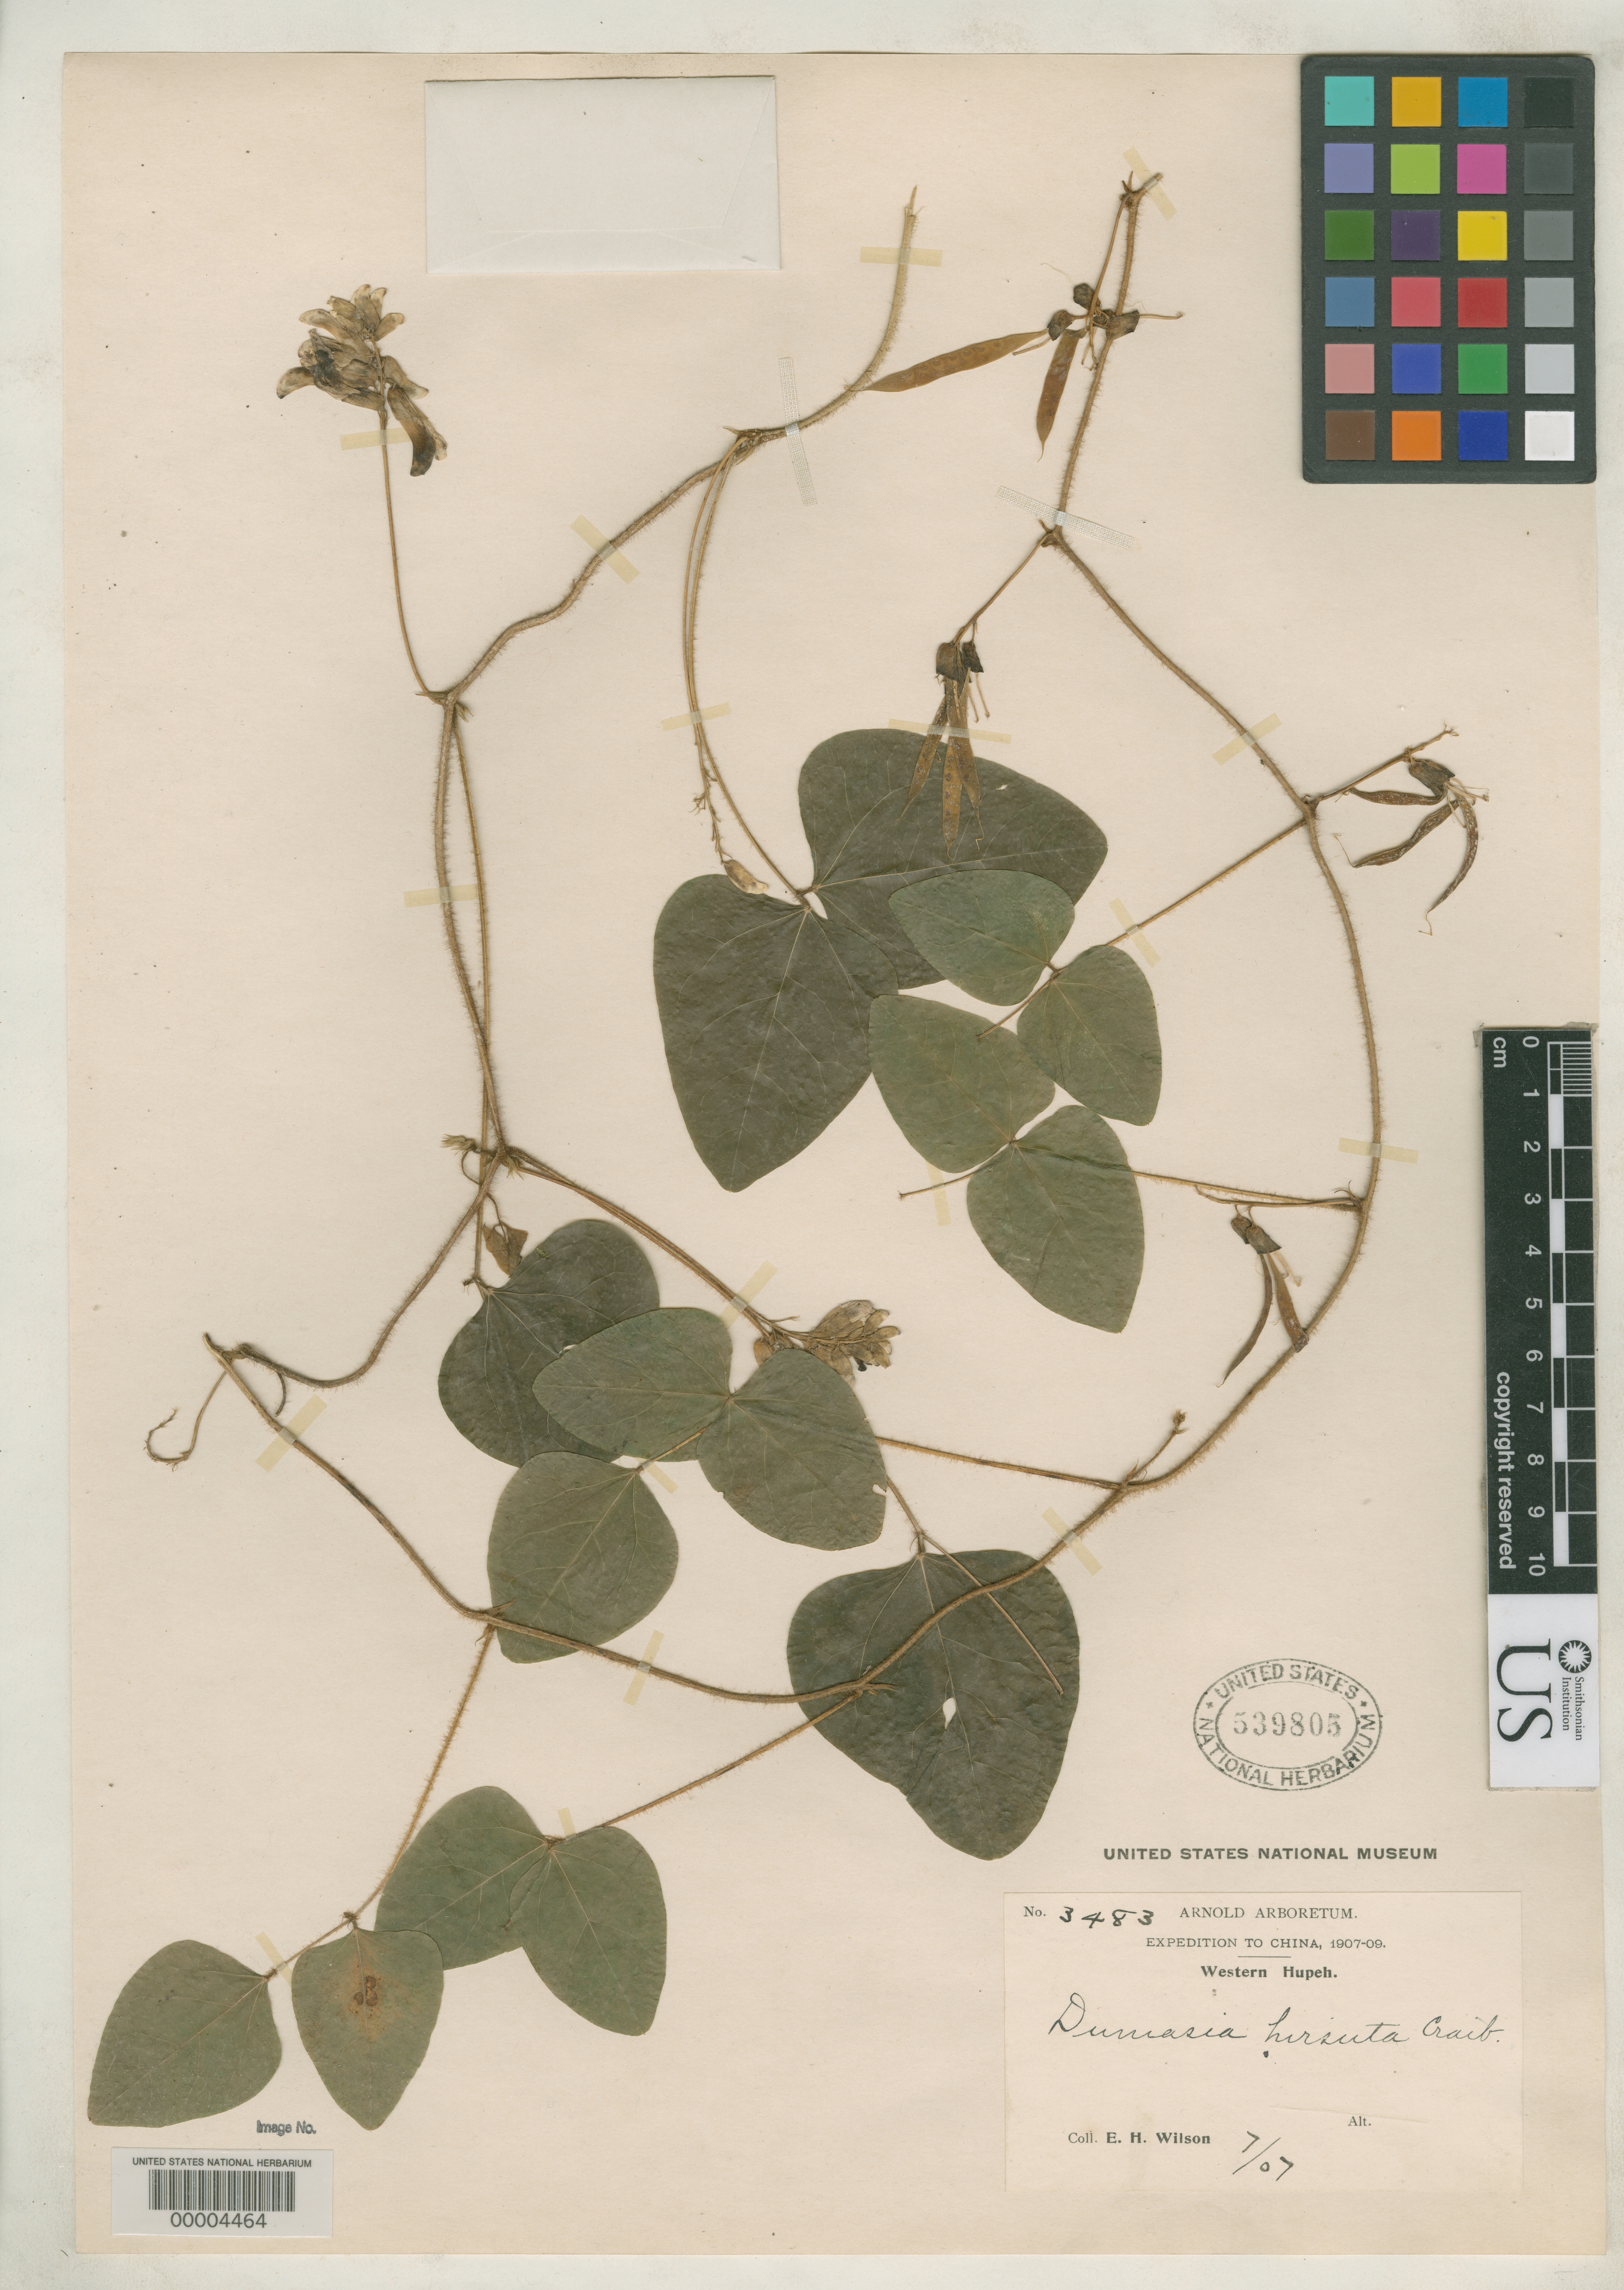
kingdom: Plantae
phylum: Tracheophyta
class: Magnoliopsida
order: Fabales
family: Fabaceae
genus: Dumasia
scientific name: Dumasia hirsuta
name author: Craib in Sarg.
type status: Syntype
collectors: E. H. Wilson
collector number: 3483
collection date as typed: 07 Jul 1900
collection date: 1900-07-07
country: China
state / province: Hubei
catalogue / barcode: US 539805